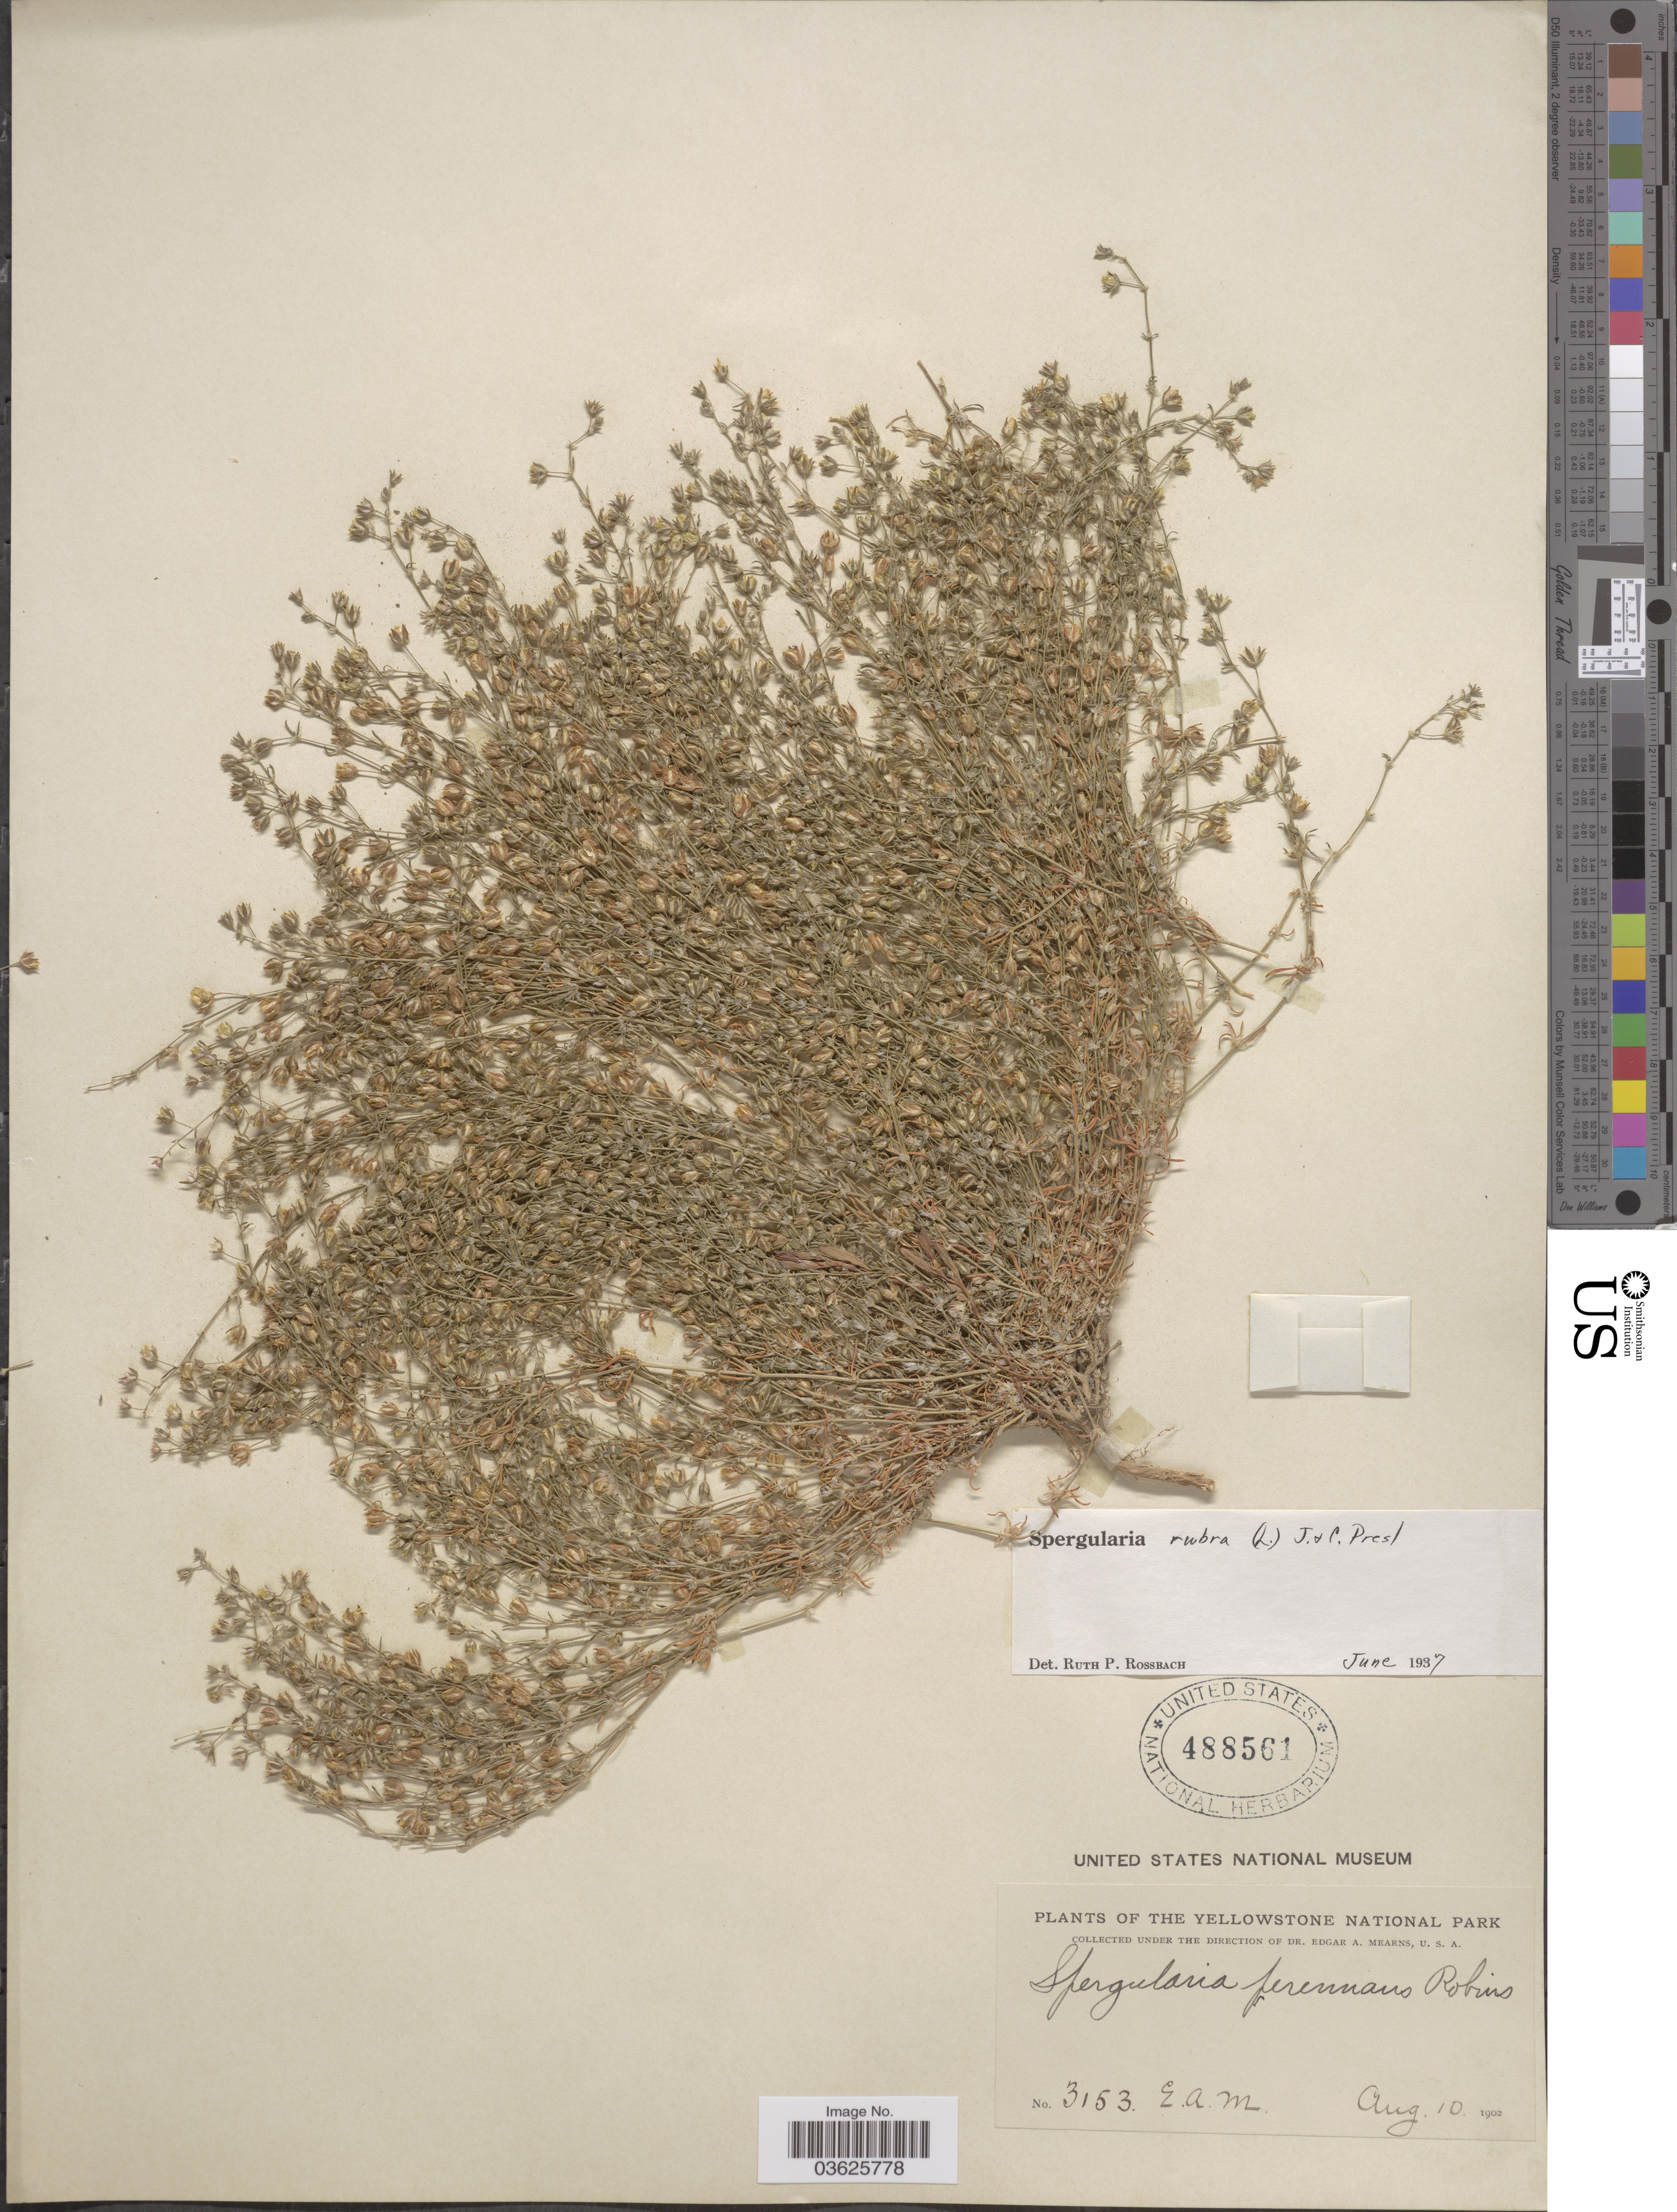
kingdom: Plantae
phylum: Tracheophyta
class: Magnoliopsida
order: Caryophyllales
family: Caryophyllaceae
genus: Spergularia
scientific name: Spergularia rubra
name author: (L.) J. Presl & C. Presl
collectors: E. A. Mearns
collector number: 3153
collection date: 1902-08-10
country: United States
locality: The Yellowstone National Park.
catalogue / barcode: US 488561